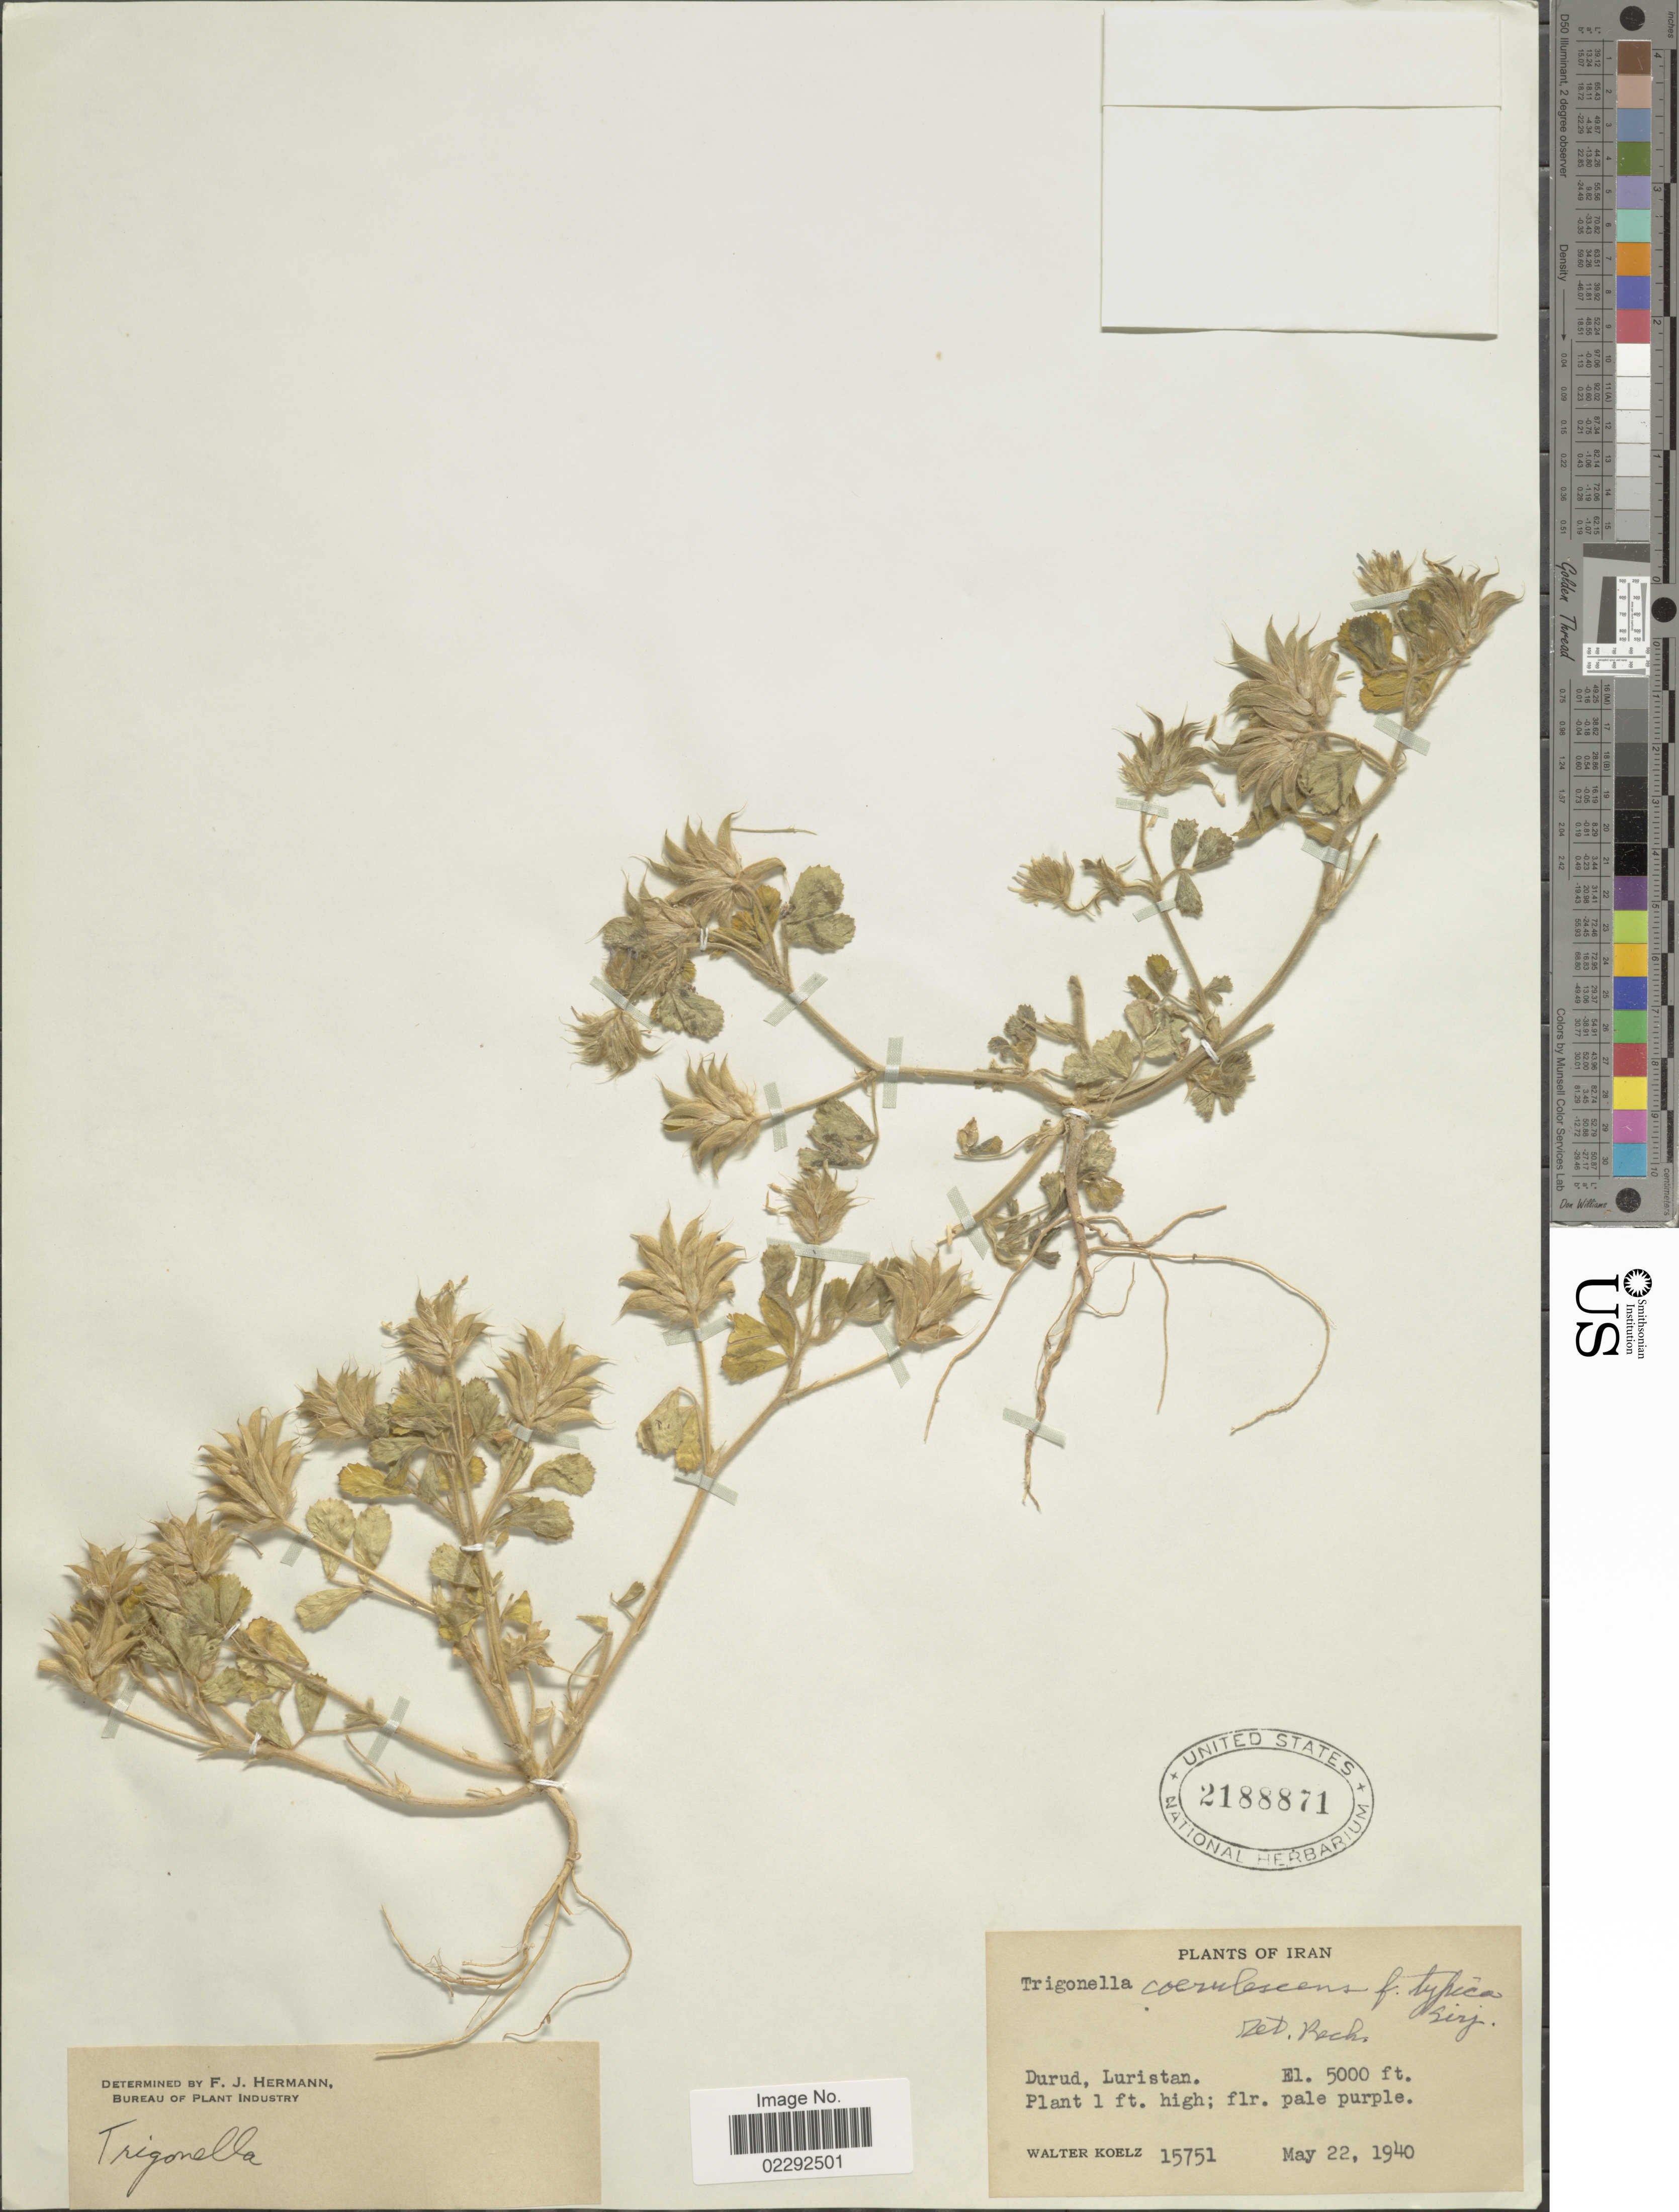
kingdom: Plantae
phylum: Tracheophyta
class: Magnoliopsida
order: Fabales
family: Fabaceae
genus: Trigonella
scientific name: Trigonella coerulescens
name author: Halácsy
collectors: W. N. Koelz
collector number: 15751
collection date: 1940-05-22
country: Iran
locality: Durud, Luristan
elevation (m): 1524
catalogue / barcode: US 2188871